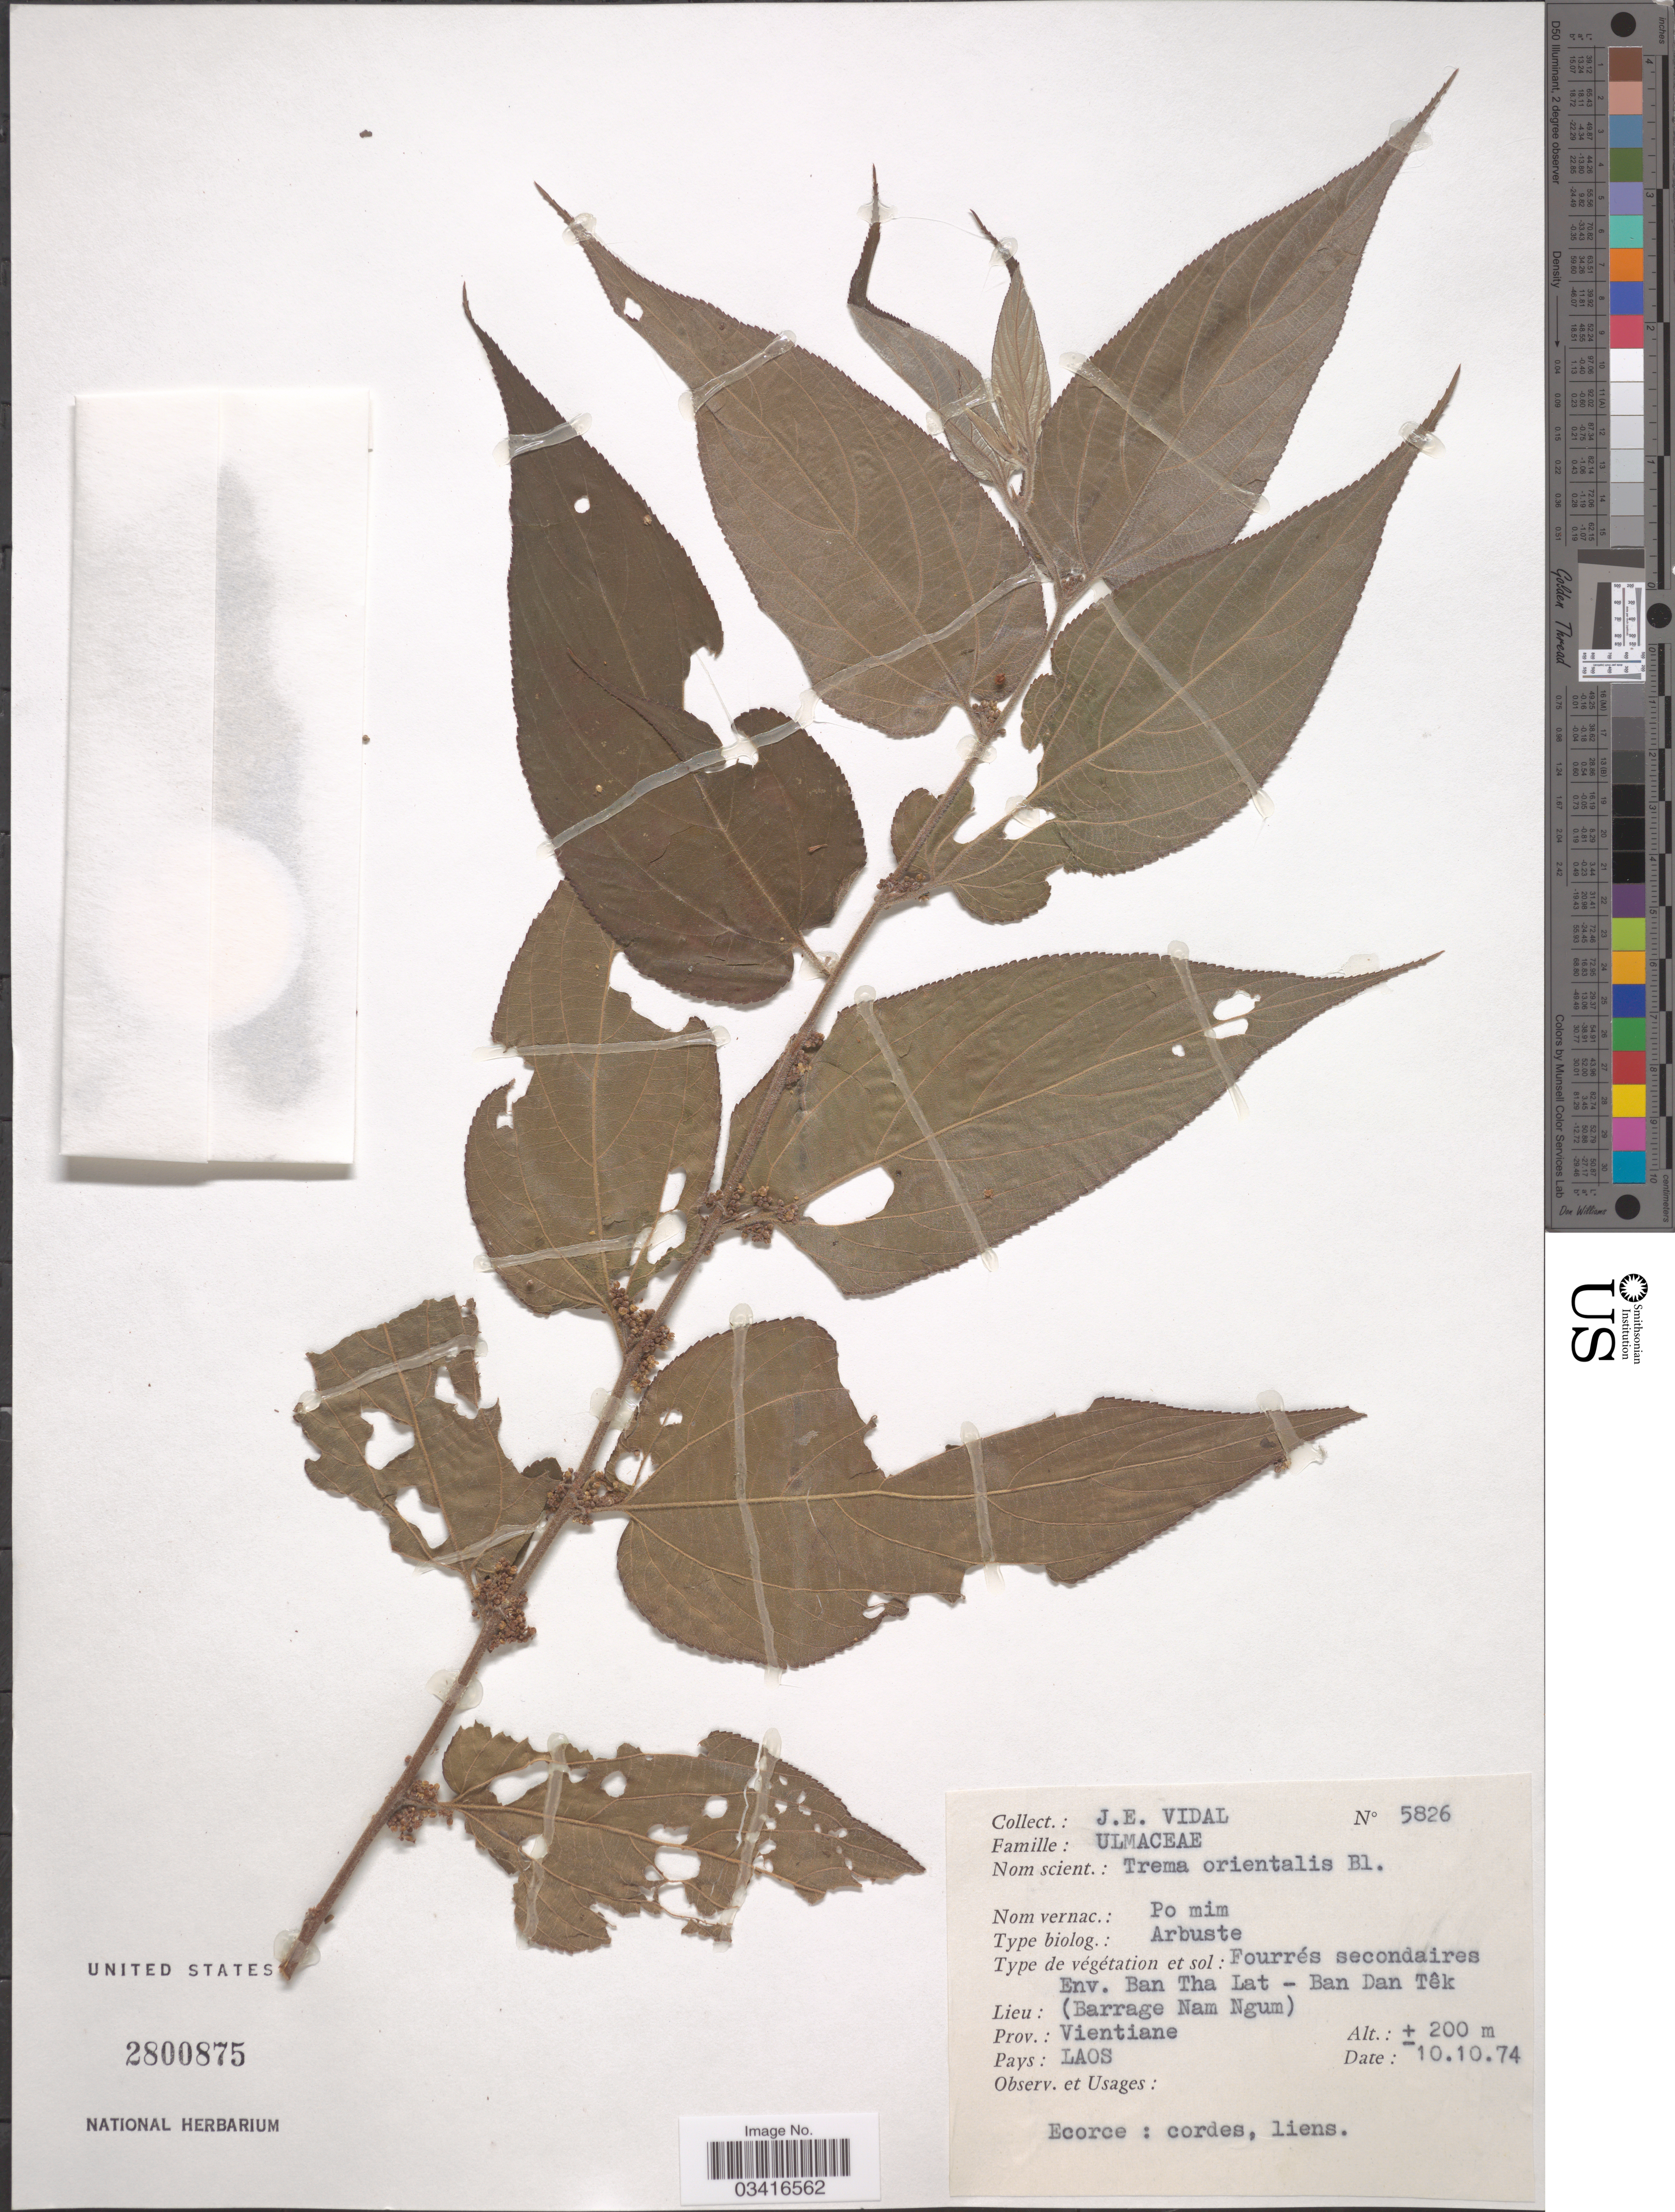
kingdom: Plantae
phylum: Tracheophyta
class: Magnoliopsida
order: Rosales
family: Cannabaceae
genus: Trema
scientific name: Trema orientale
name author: (L.) Blume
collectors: J. E. Vidal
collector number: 5826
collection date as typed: Transcribed d/m/y: 10/10/74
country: Laos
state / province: Viangchan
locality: Env. Ban Tha Lat - Ban Dan Têk. (Barrage Nam Ngum). Prov.: Vientiane.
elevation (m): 200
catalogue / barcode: US 2800875